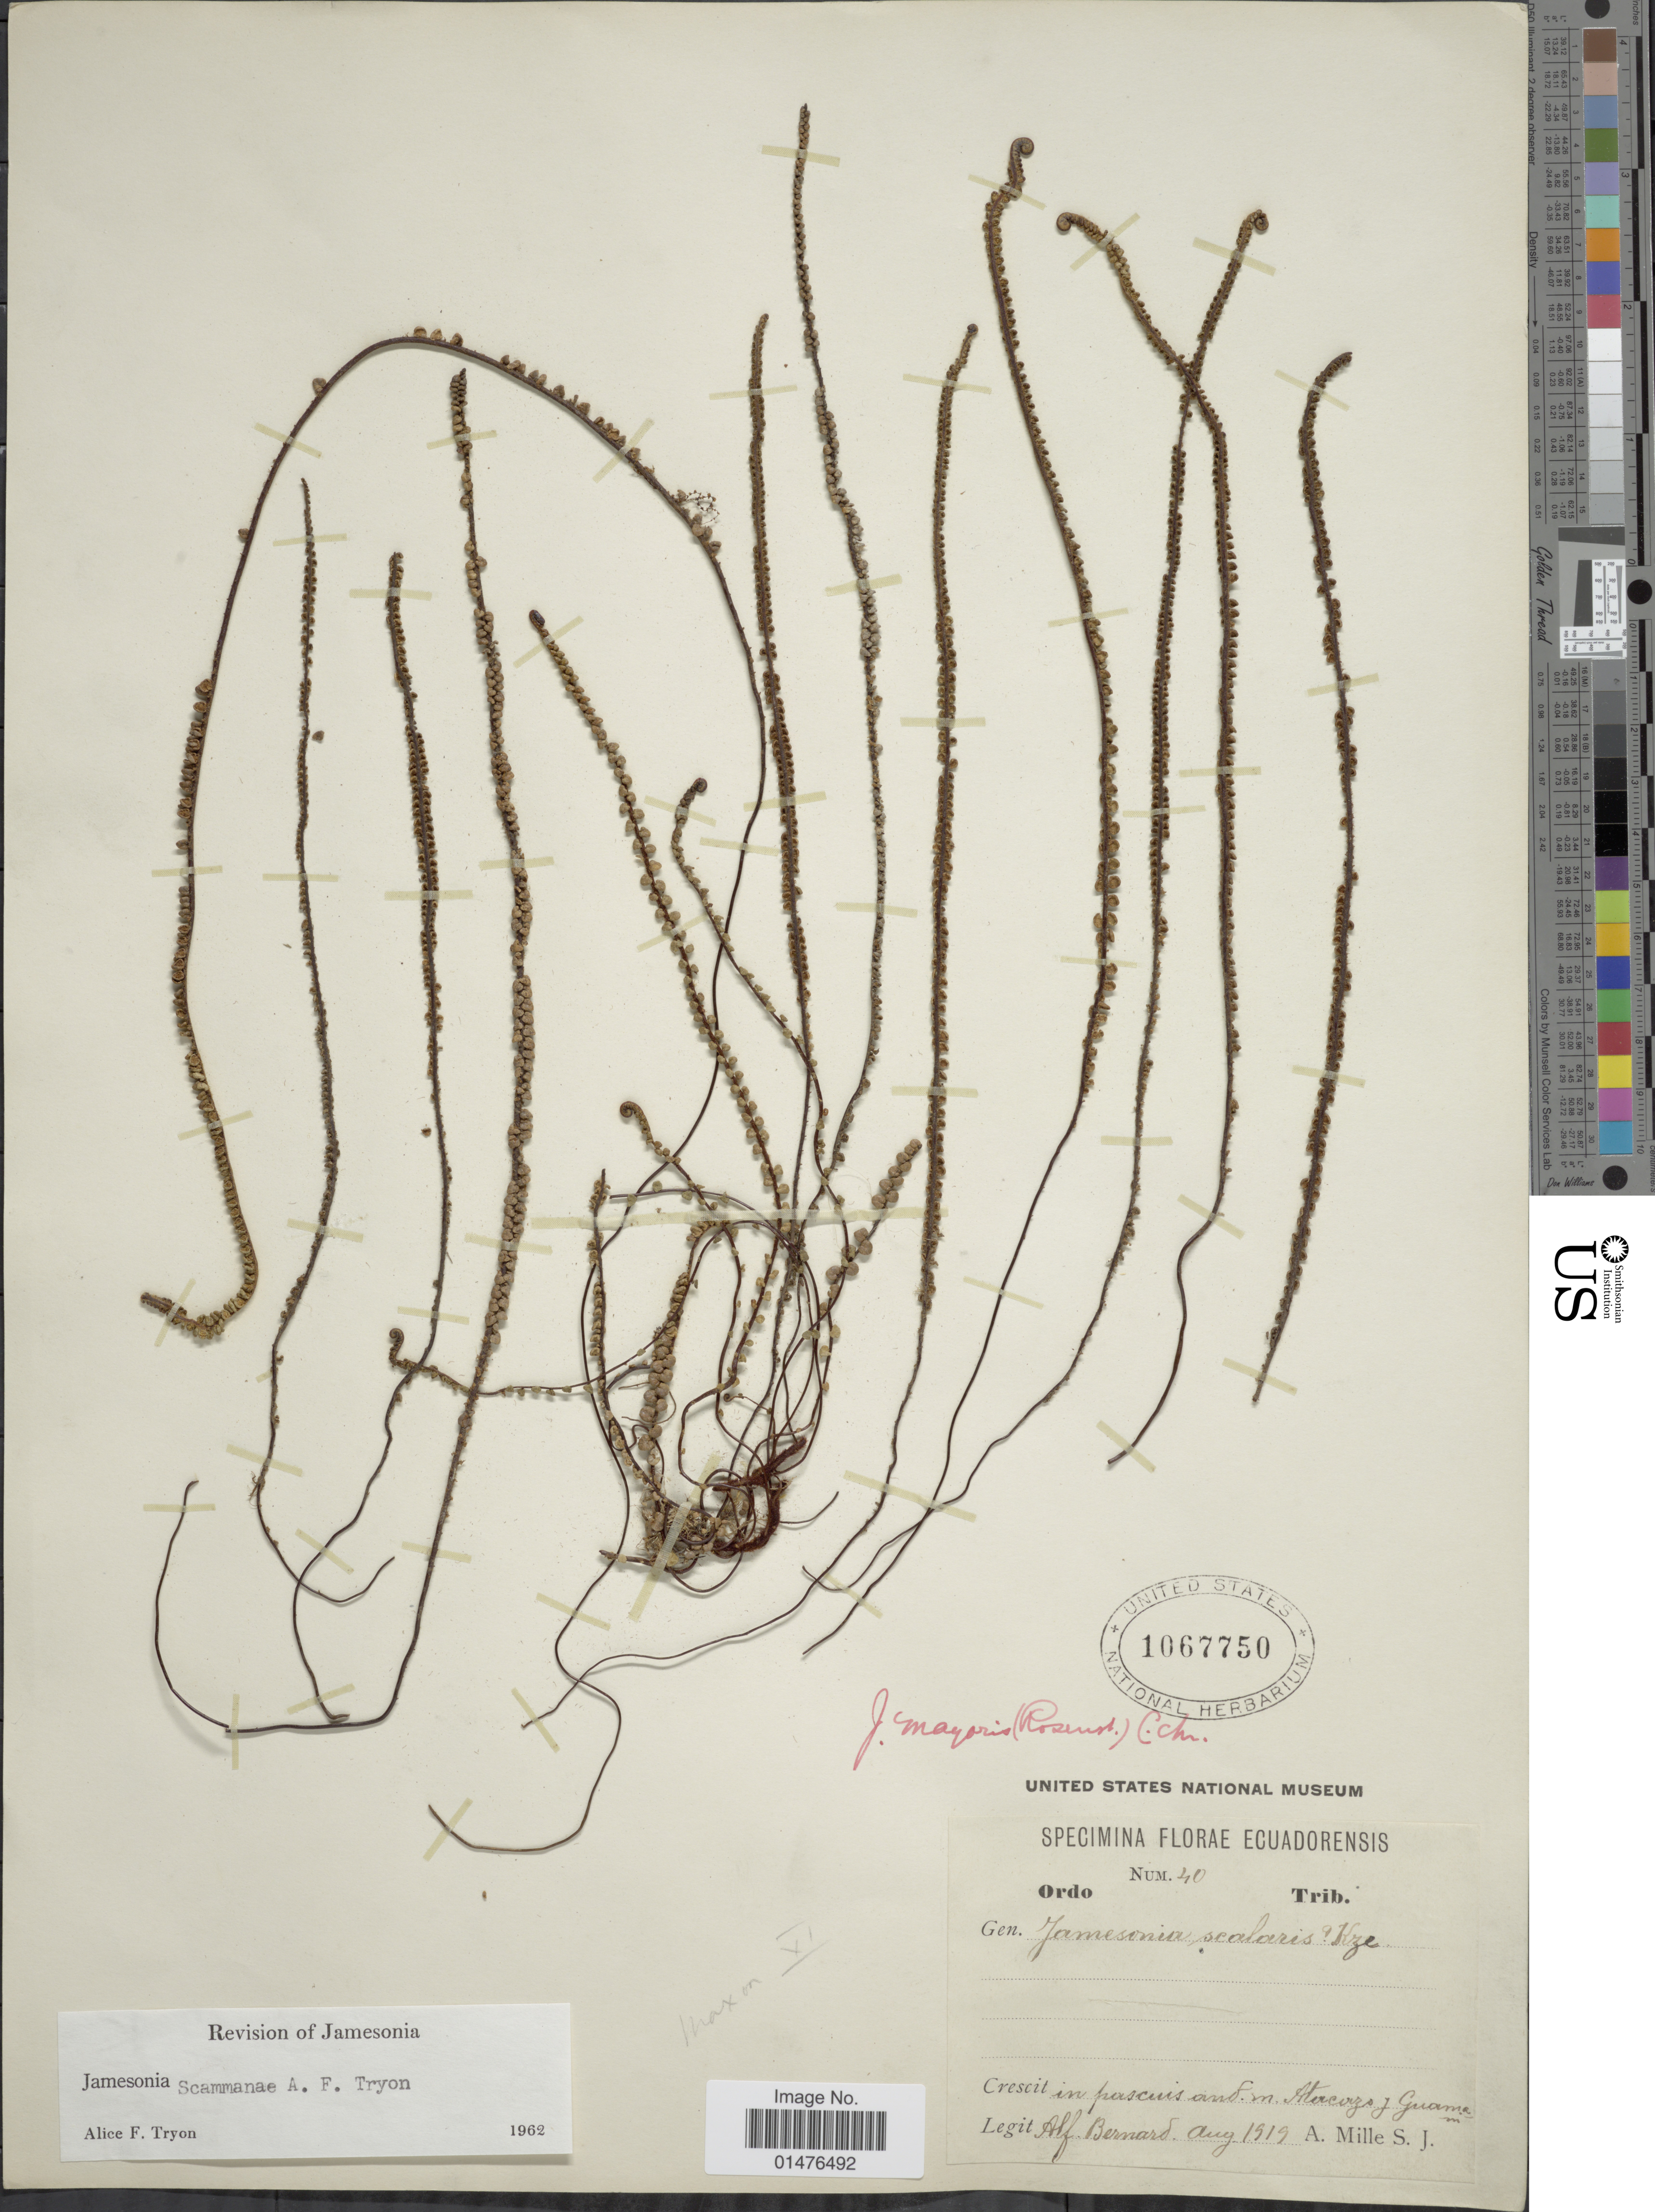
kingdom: Plantae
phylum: Tracheophyta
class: Polypodiopsida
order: Polypodiales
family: Pteridaceae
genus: Jamesonia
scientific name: Jamesonia scammanae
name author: A.F. Tryon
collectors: A. Bernard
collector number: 40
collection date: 1919-08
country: Ecuador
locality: In pascuis and. m. Atacazo y Guame [interpreted]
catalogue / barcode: US 1067750